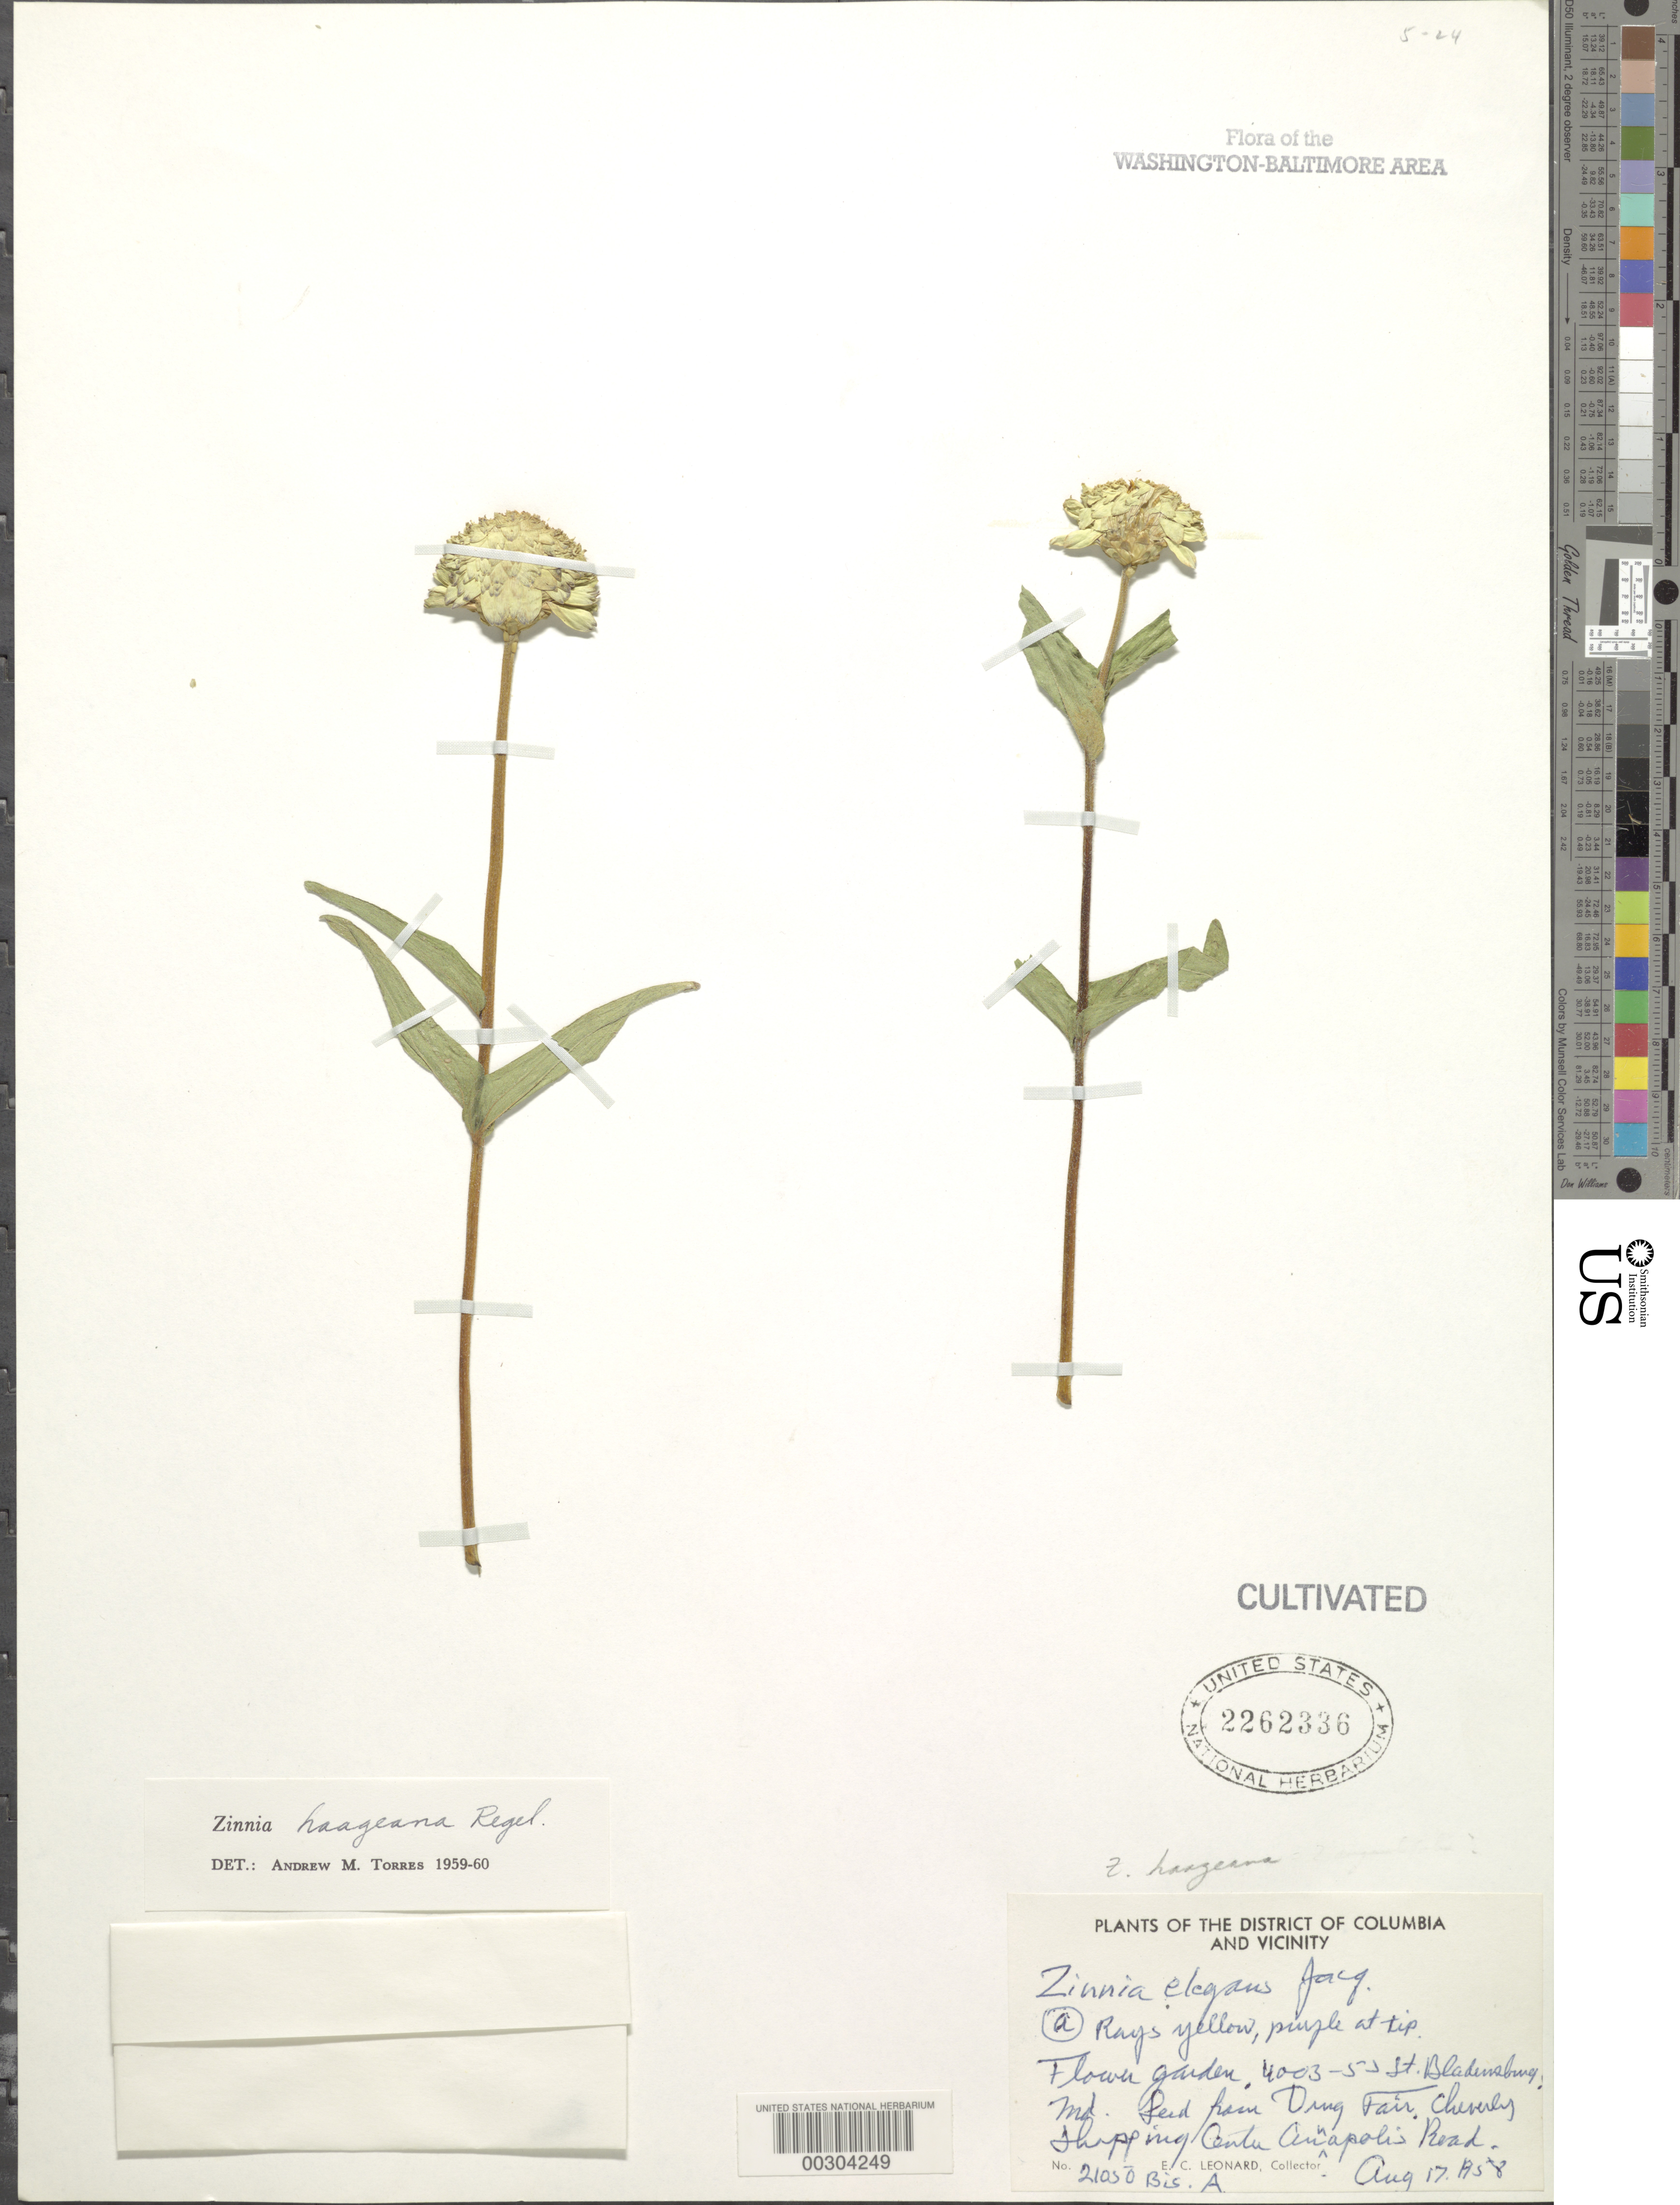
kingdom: Plantae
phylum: Tracheophyta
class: Magnoliopsida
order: Asterales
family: Asteraceae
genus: Zinnia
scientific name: Zinnia haageana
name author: Regel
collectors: E. C. Leonard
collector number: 21050BIS A.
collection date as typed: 17 Aug 1958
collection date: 1958-08-17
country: United States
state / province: Maryland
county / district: Prince George's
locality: Bladensburg, 4003 53 St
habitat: Flower garden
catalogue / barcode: US 2262336